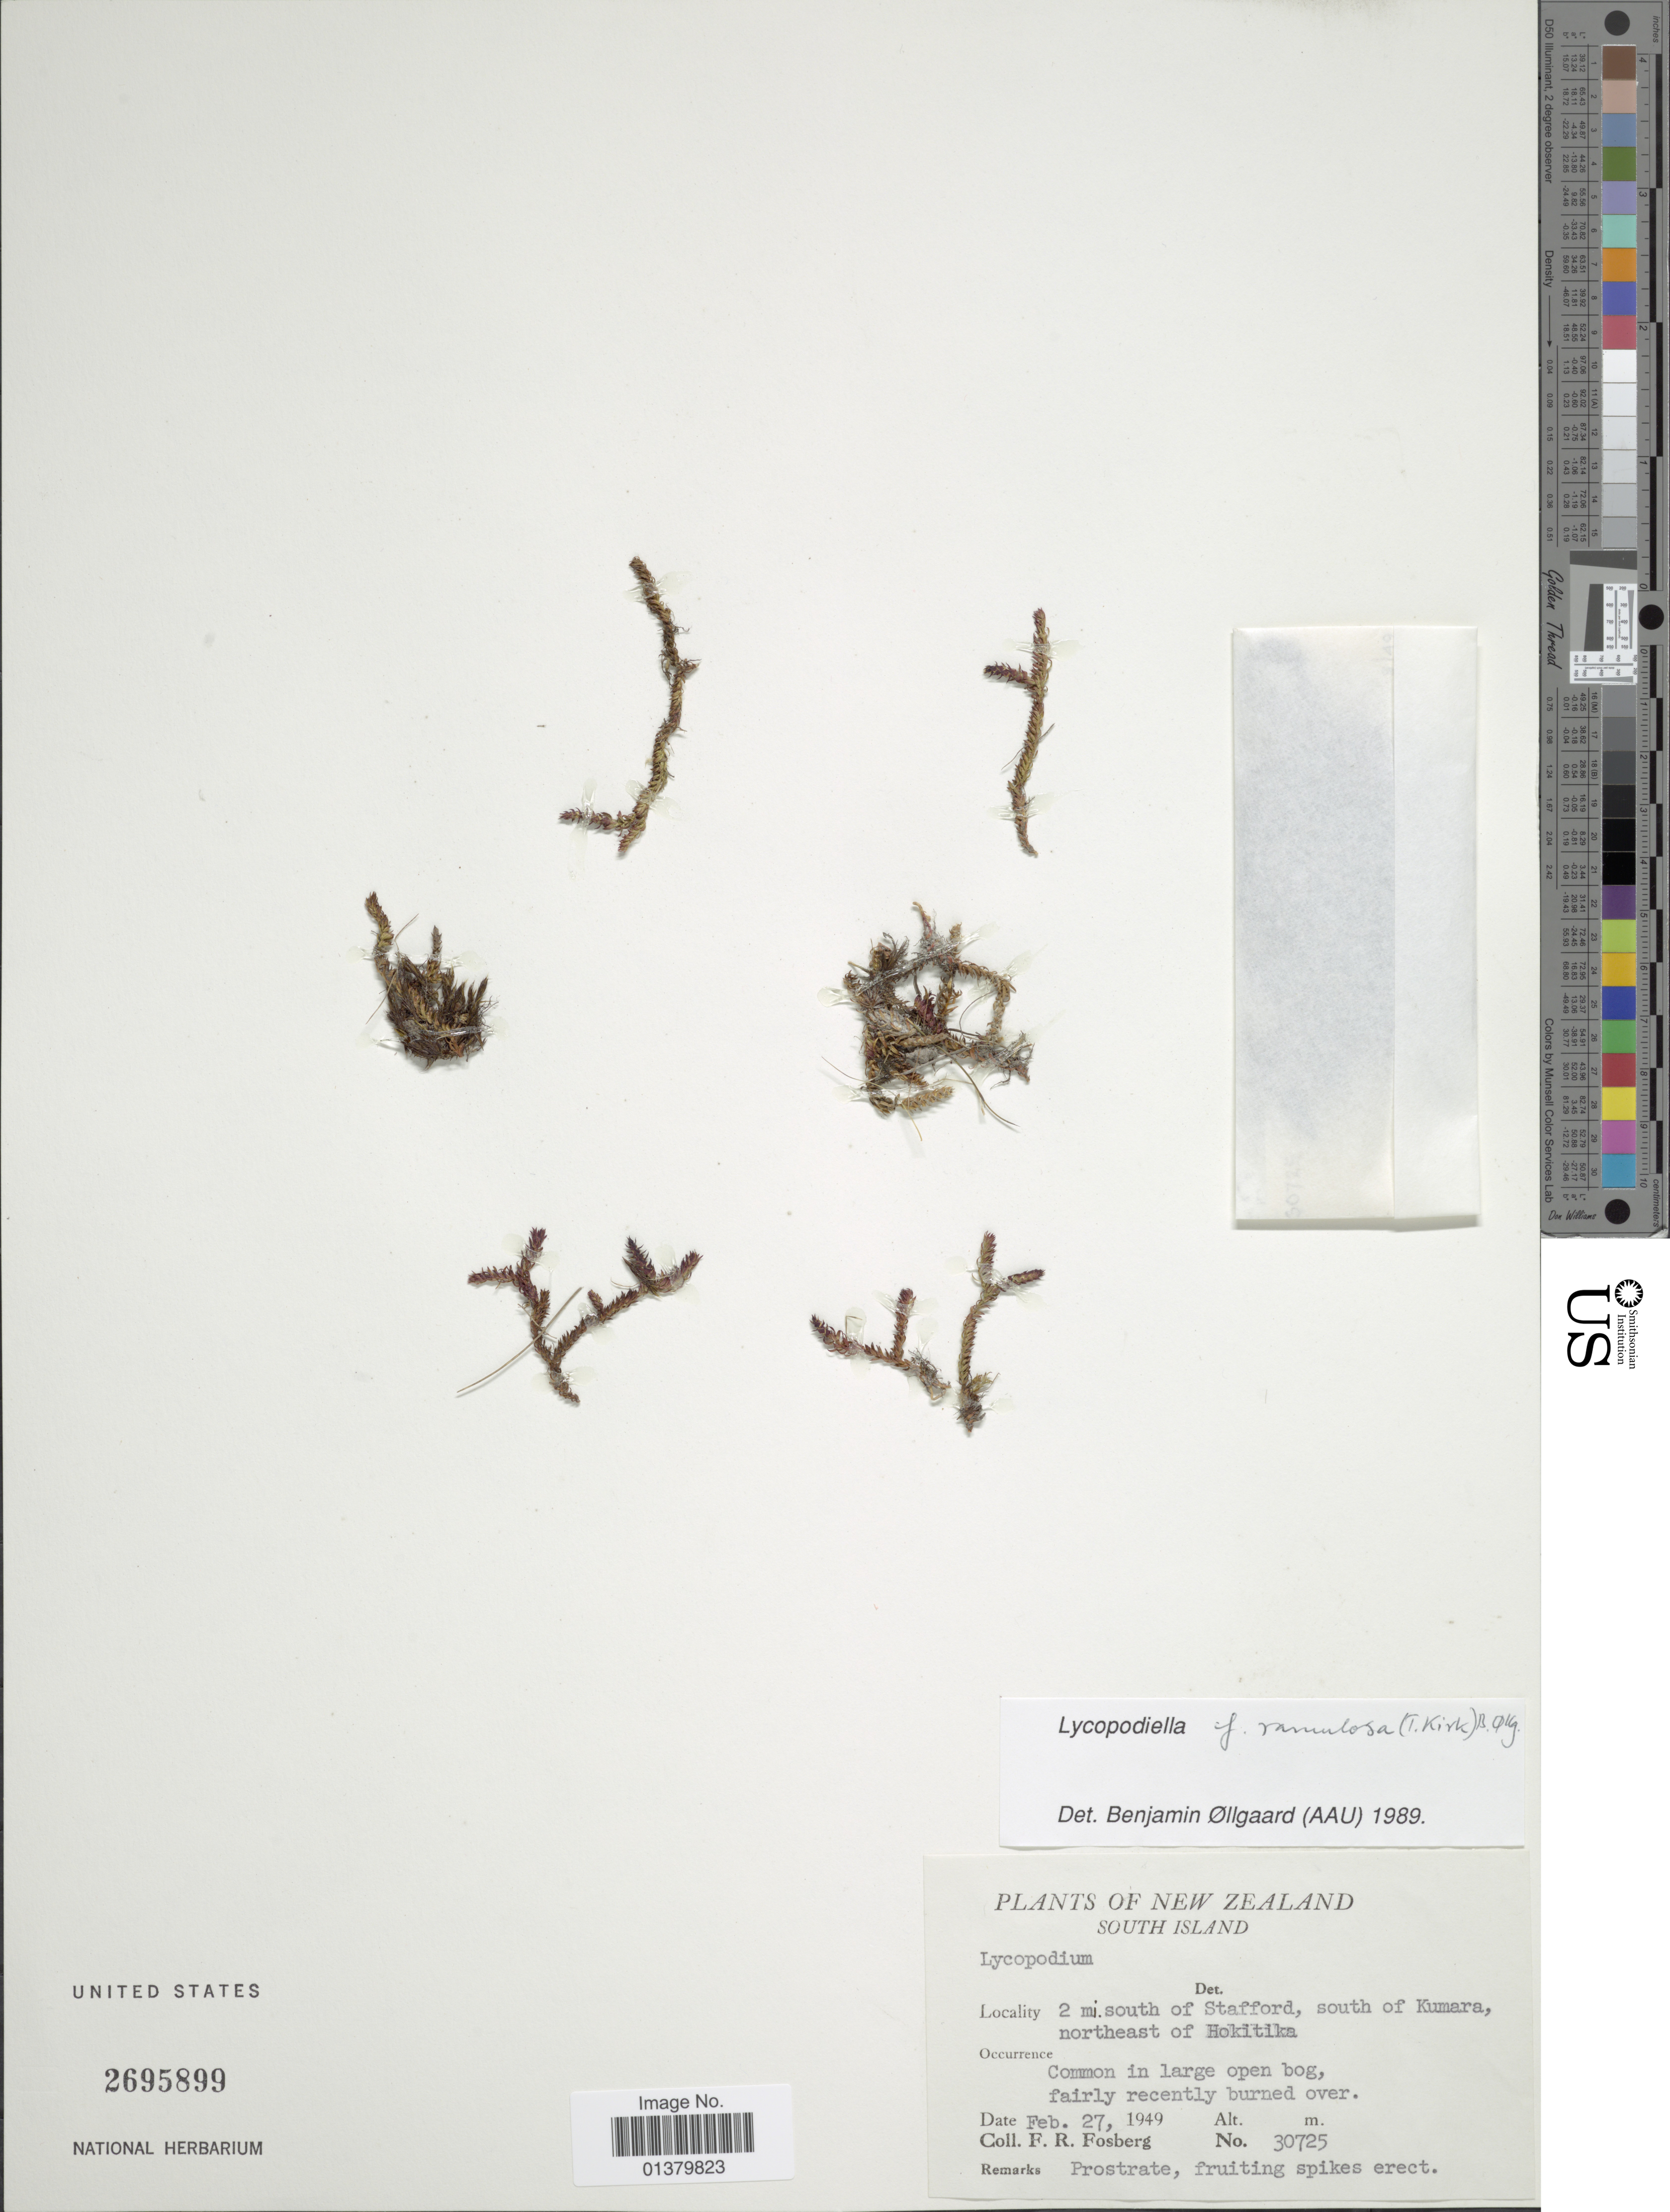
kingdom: Plantae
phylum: Tracheophyta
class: Lycopodiopsida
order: Lycopodiales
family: Lycopodiaceae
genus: Lateristachys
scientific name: Lateristachys diffusa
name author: (R. Br.) Holub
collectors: F. R. Fosberg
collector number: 30725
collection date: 1949-02-27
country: New Zealand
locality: South Island, 2 mi south of Stafford, south of Kumara, northeast of Hokitika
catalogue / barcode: US 2695899